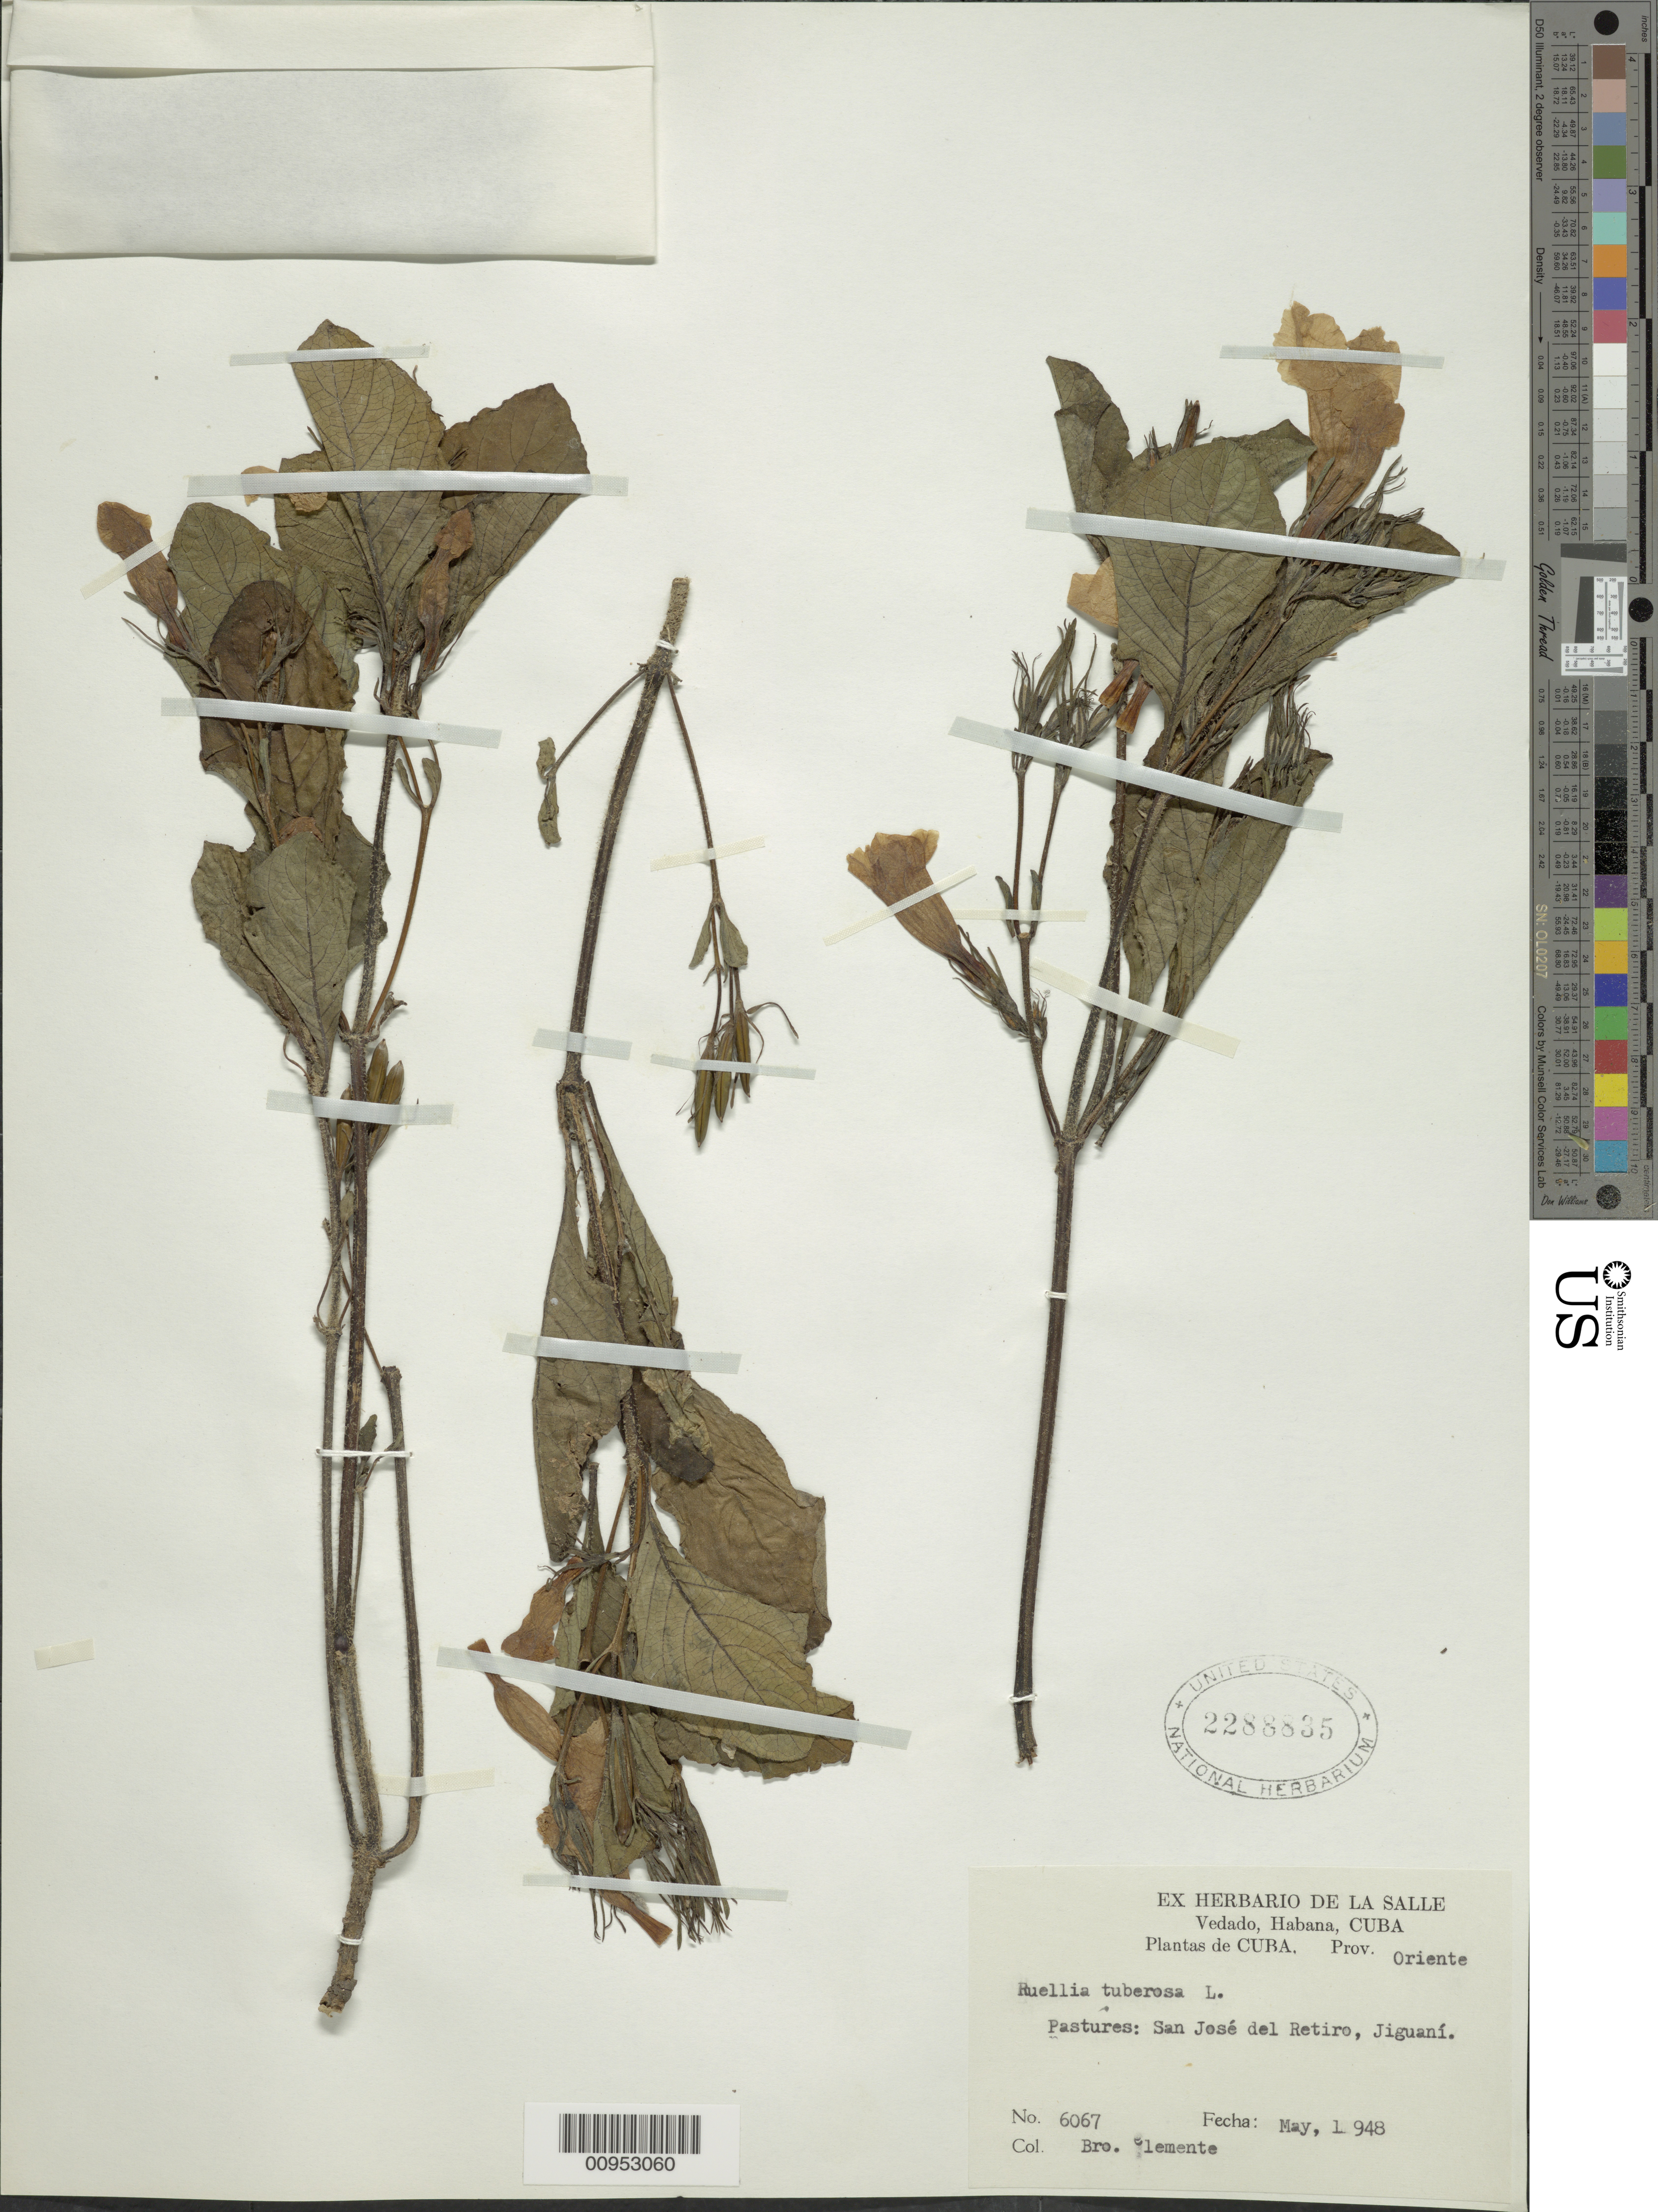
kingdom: Plantae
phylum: Tracheophyta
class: Magnoliopsida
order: Lamiales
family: Acanthaceae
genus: Ruellia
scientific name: Ruellia tuberosa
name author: L.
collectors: Bro. Clemente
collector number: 6067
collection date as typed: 01 May 1948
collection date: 1948-05-01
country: Cuba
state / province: Oriente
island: Cuba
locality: San José del Retiro, Jiguaní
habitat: Pastures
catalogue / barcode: US 2288835